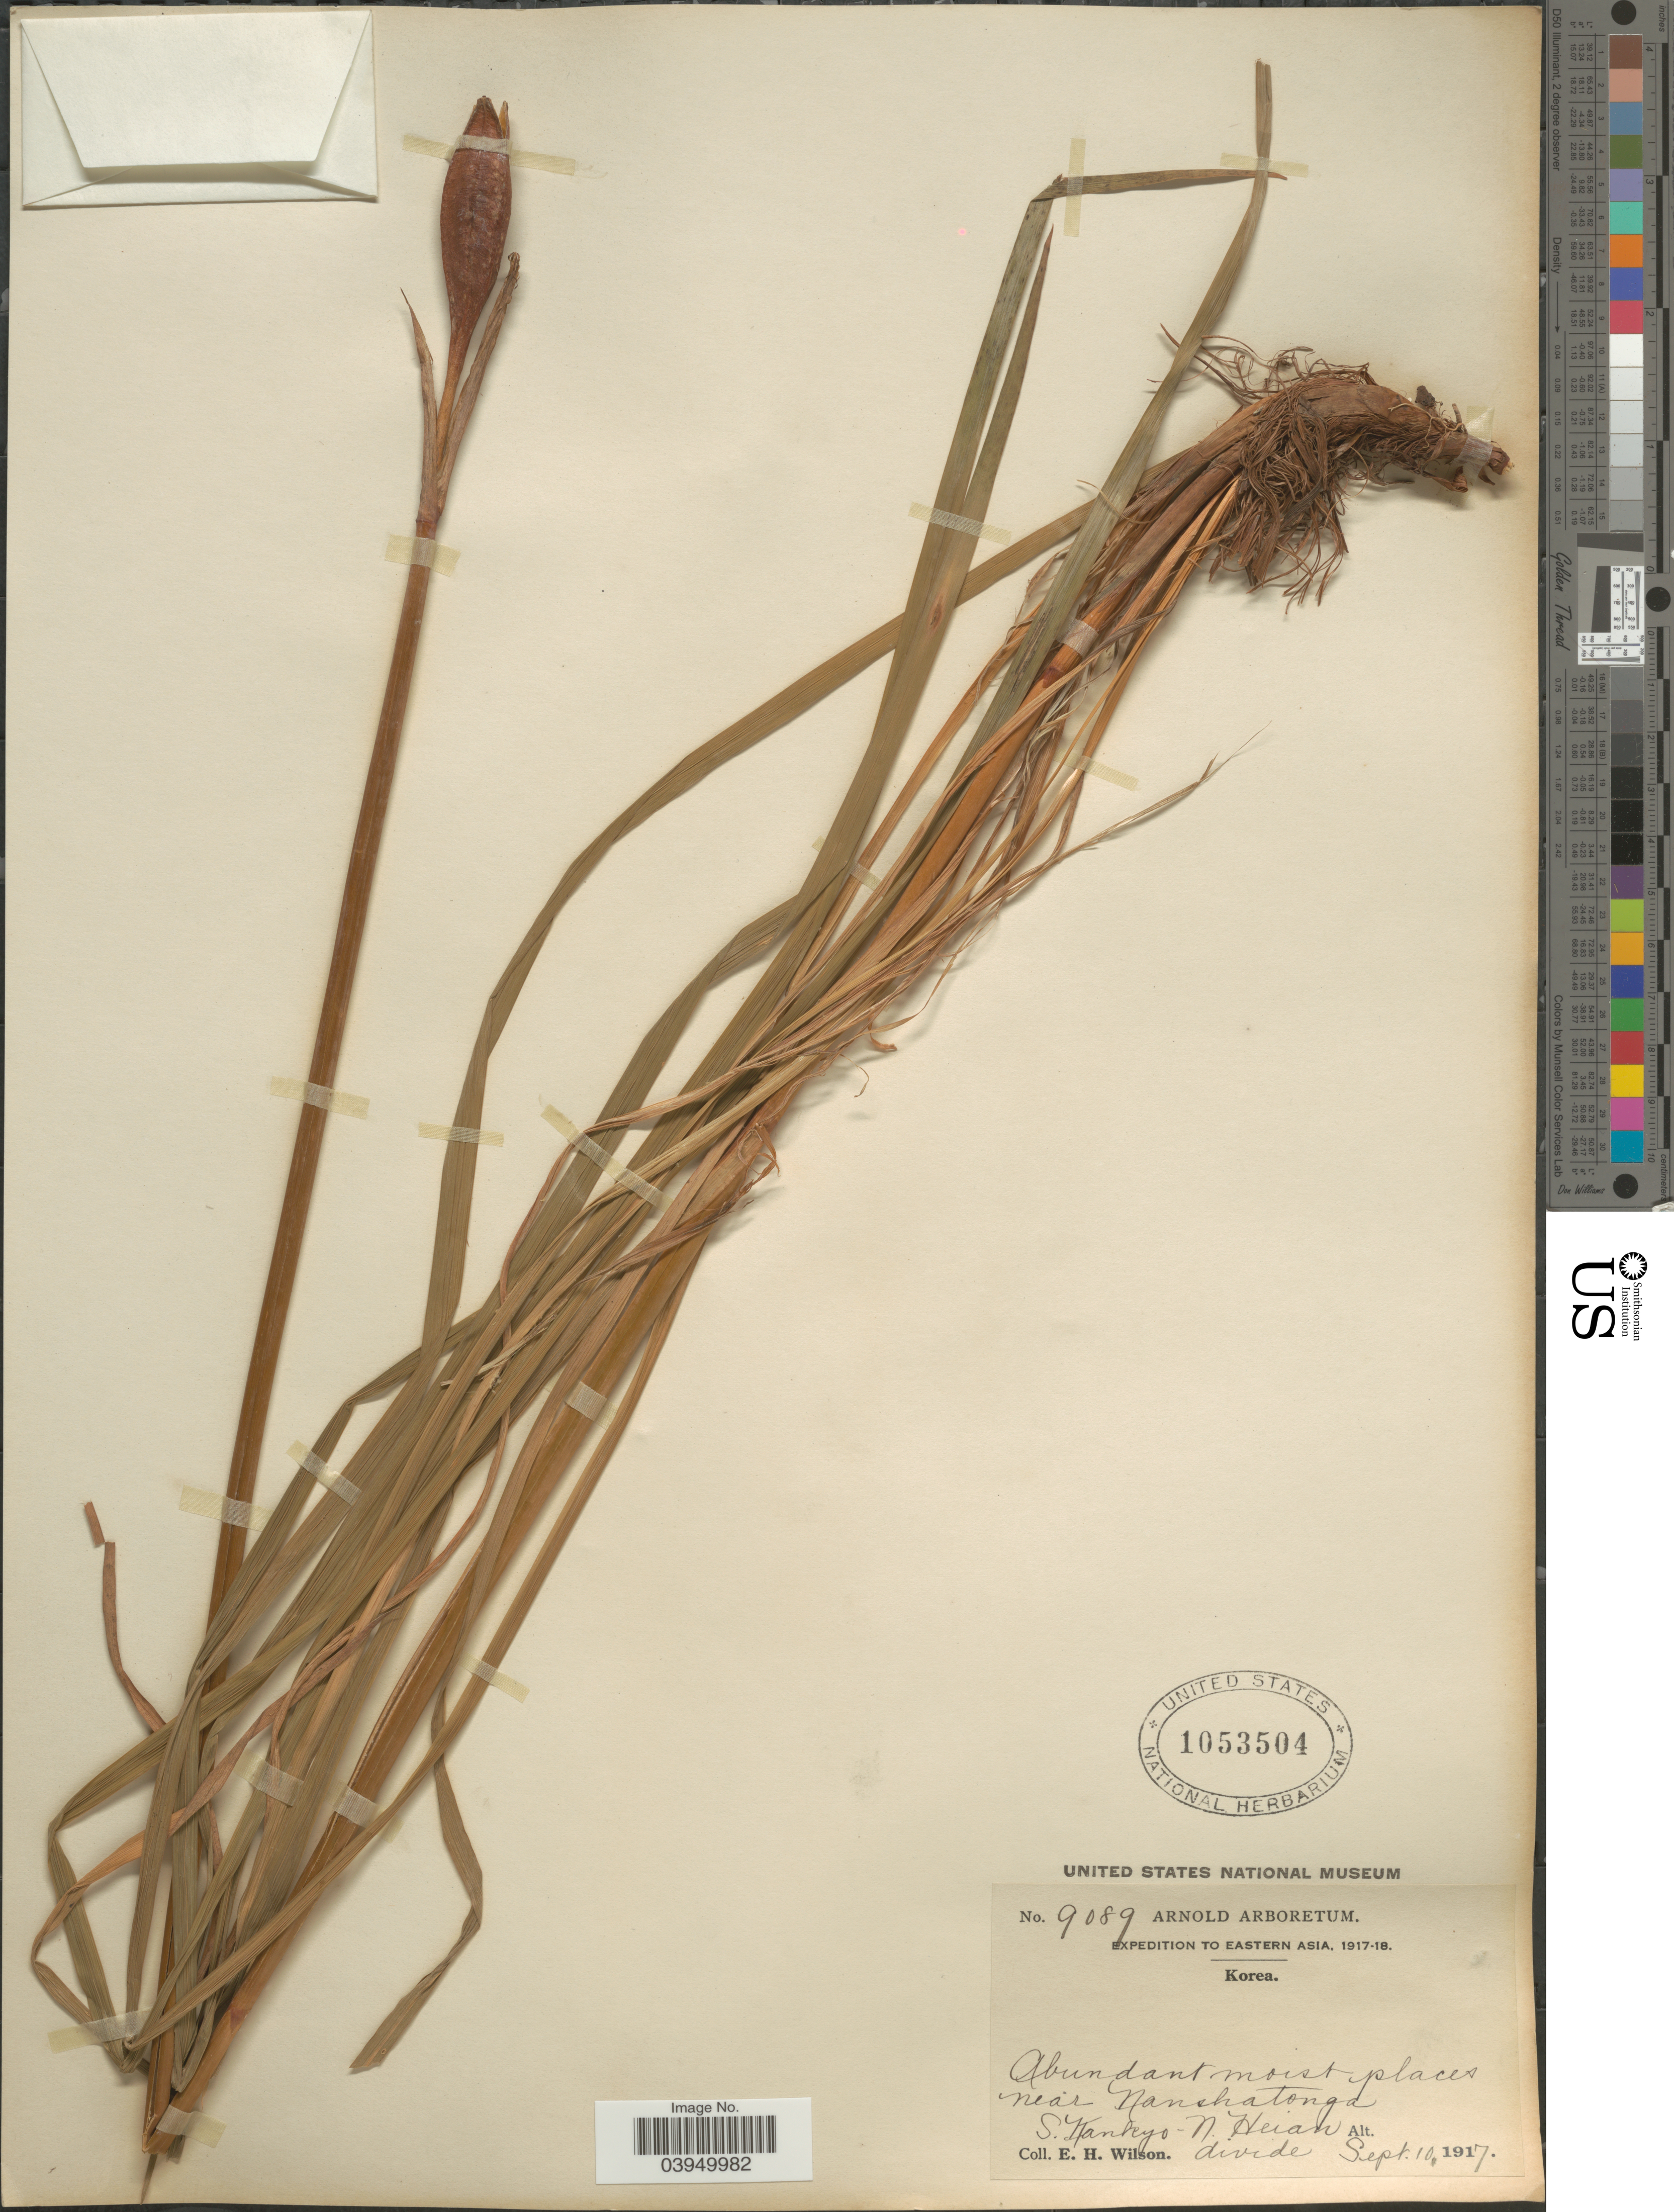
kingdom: Plantae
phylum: Tracheophyta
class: Liliopsida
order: Asparagales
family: Iridaceae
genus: Iris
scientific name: Iris sp.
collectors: E. Wilson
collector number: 9089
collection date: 1917-09-10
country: North Korea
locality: Eastern Asia. Korea. Abundant moist places near Nanshatonga. S. Kankyo - N. Heian divide.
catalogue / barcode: US 1053504